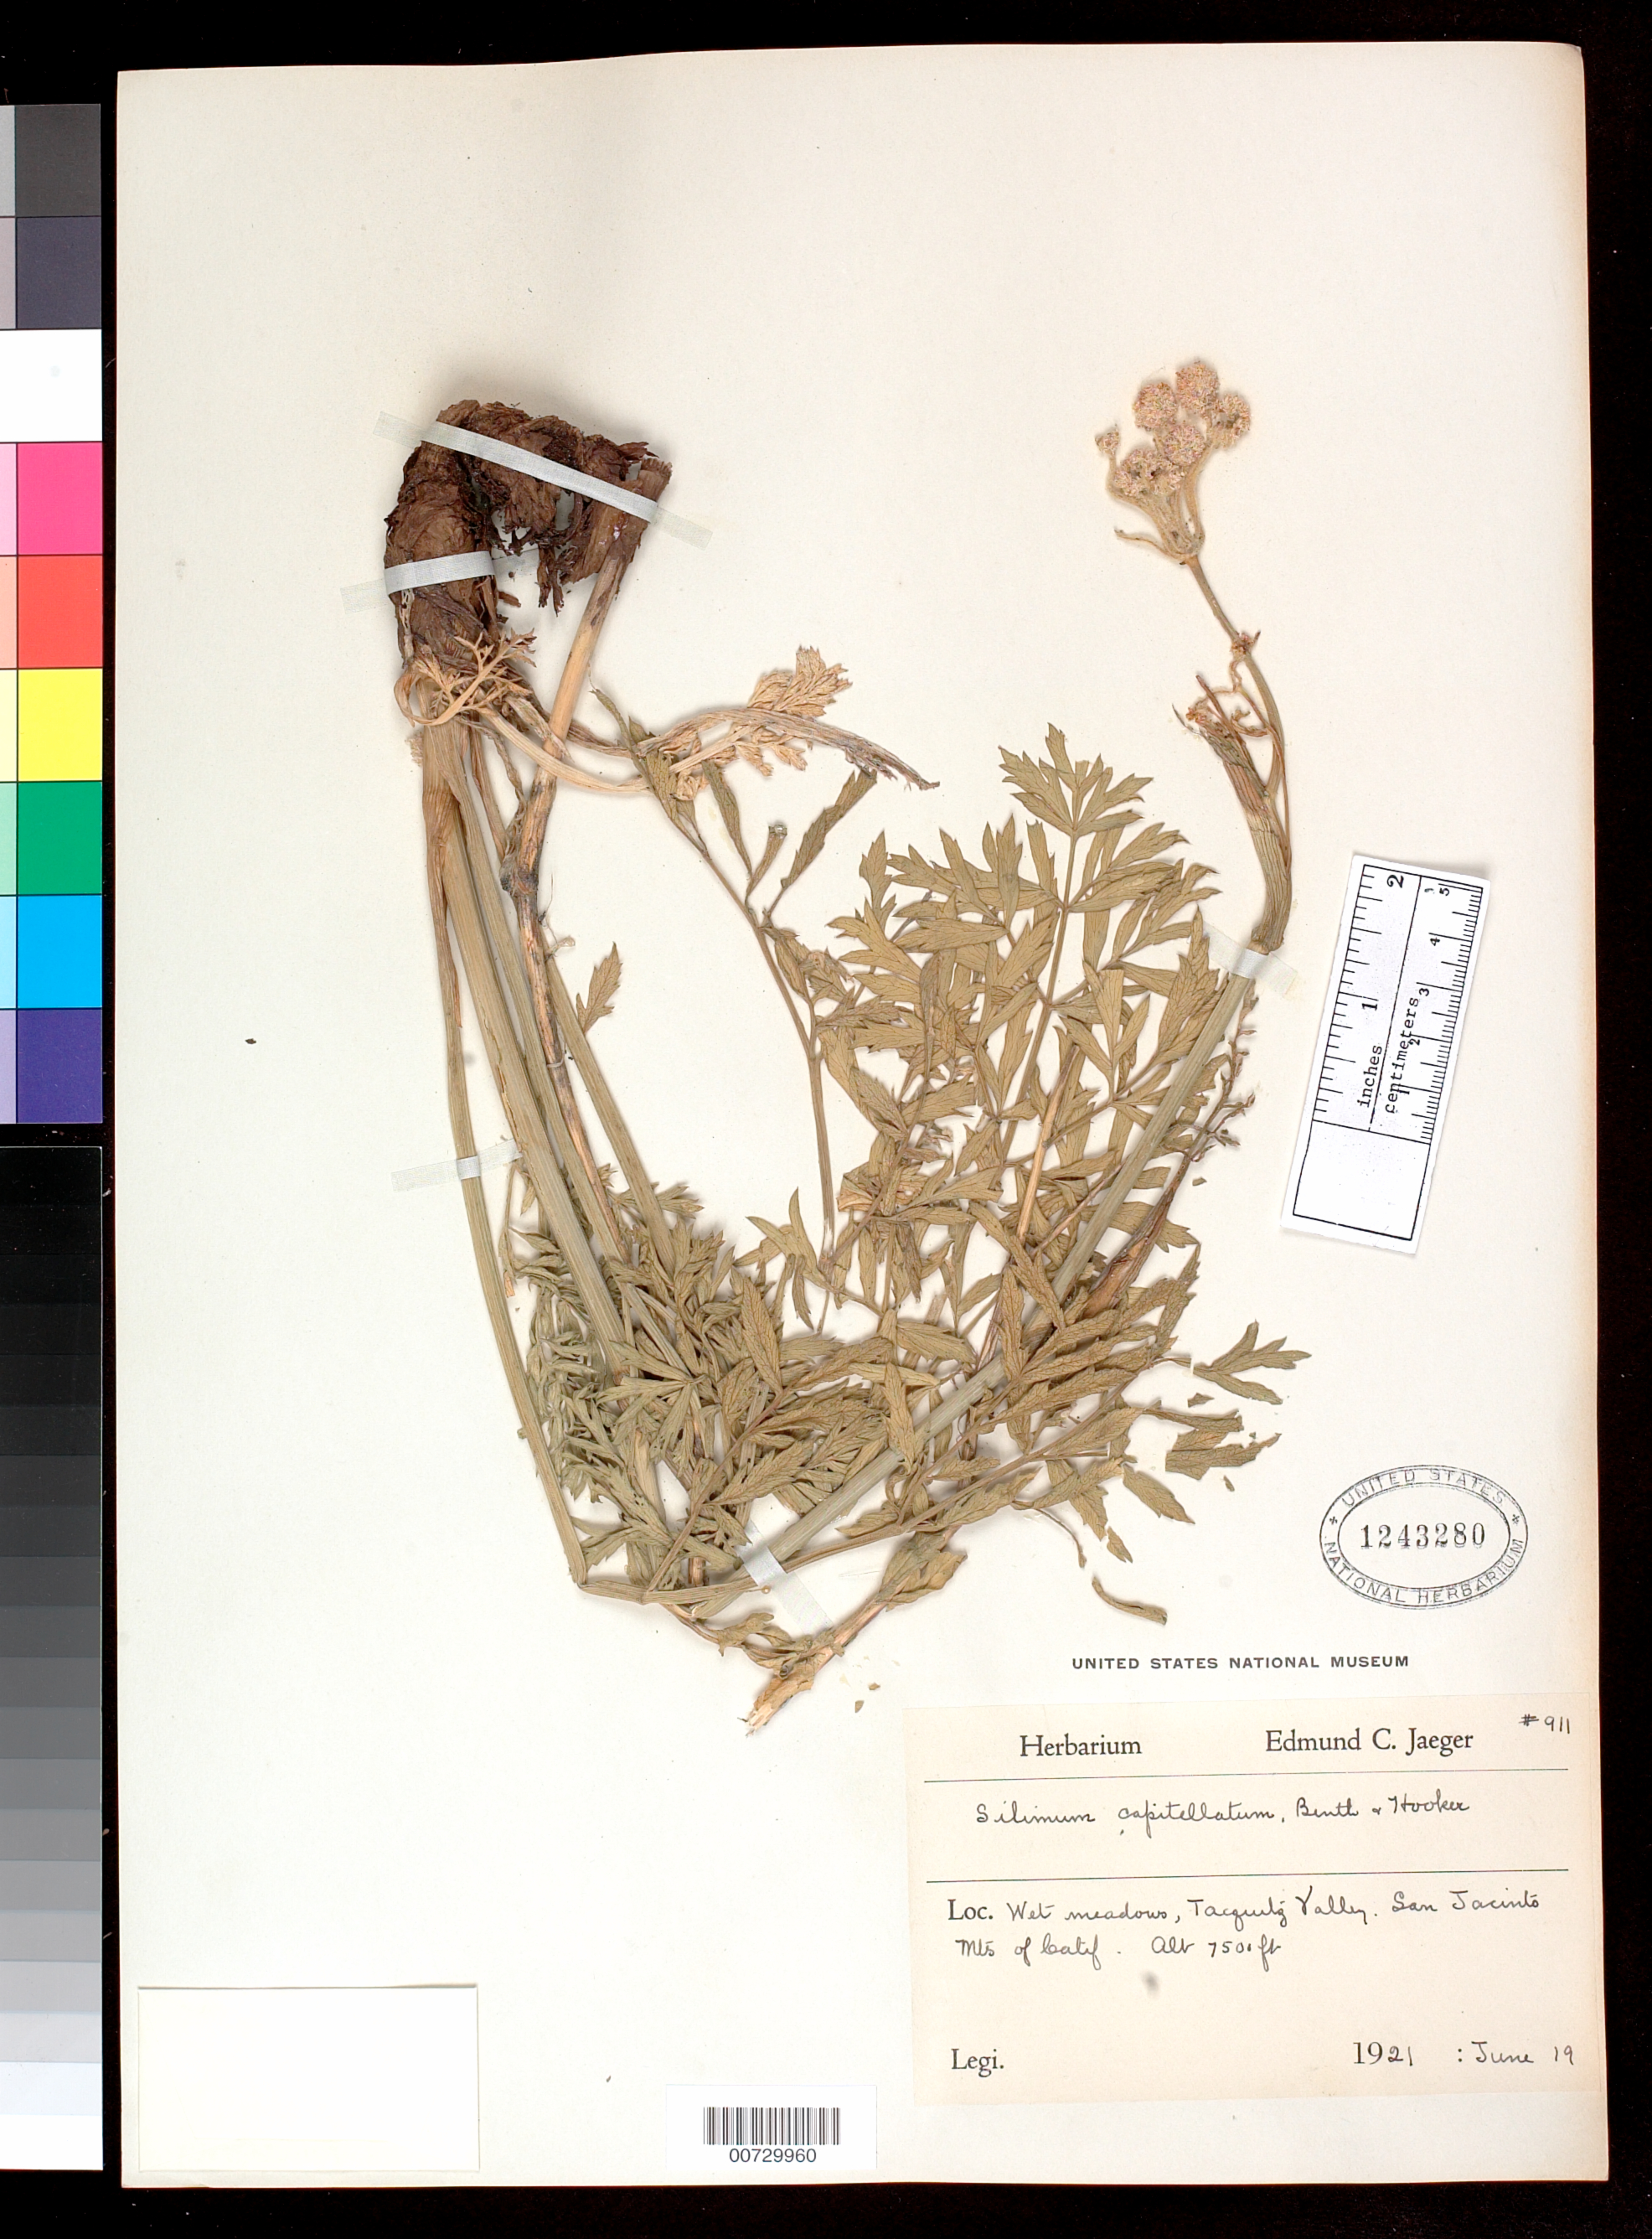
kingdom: Plantae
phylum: Tracheophyta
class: Magnoliopsida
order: Apiales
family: Apiaceae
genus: Selinum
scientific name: Selinum capitellatum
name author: (A. Gray) Benth. & Hook. f. ex S. Watson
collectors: E. Jaeger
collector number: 911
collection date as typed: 19 Jun 1921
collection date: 1921-06-19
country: United States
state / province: California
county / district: Riverside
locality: Wet meadows, Tahquitz Valley. San Jacinto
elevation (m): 2286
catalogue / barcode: US 1243280